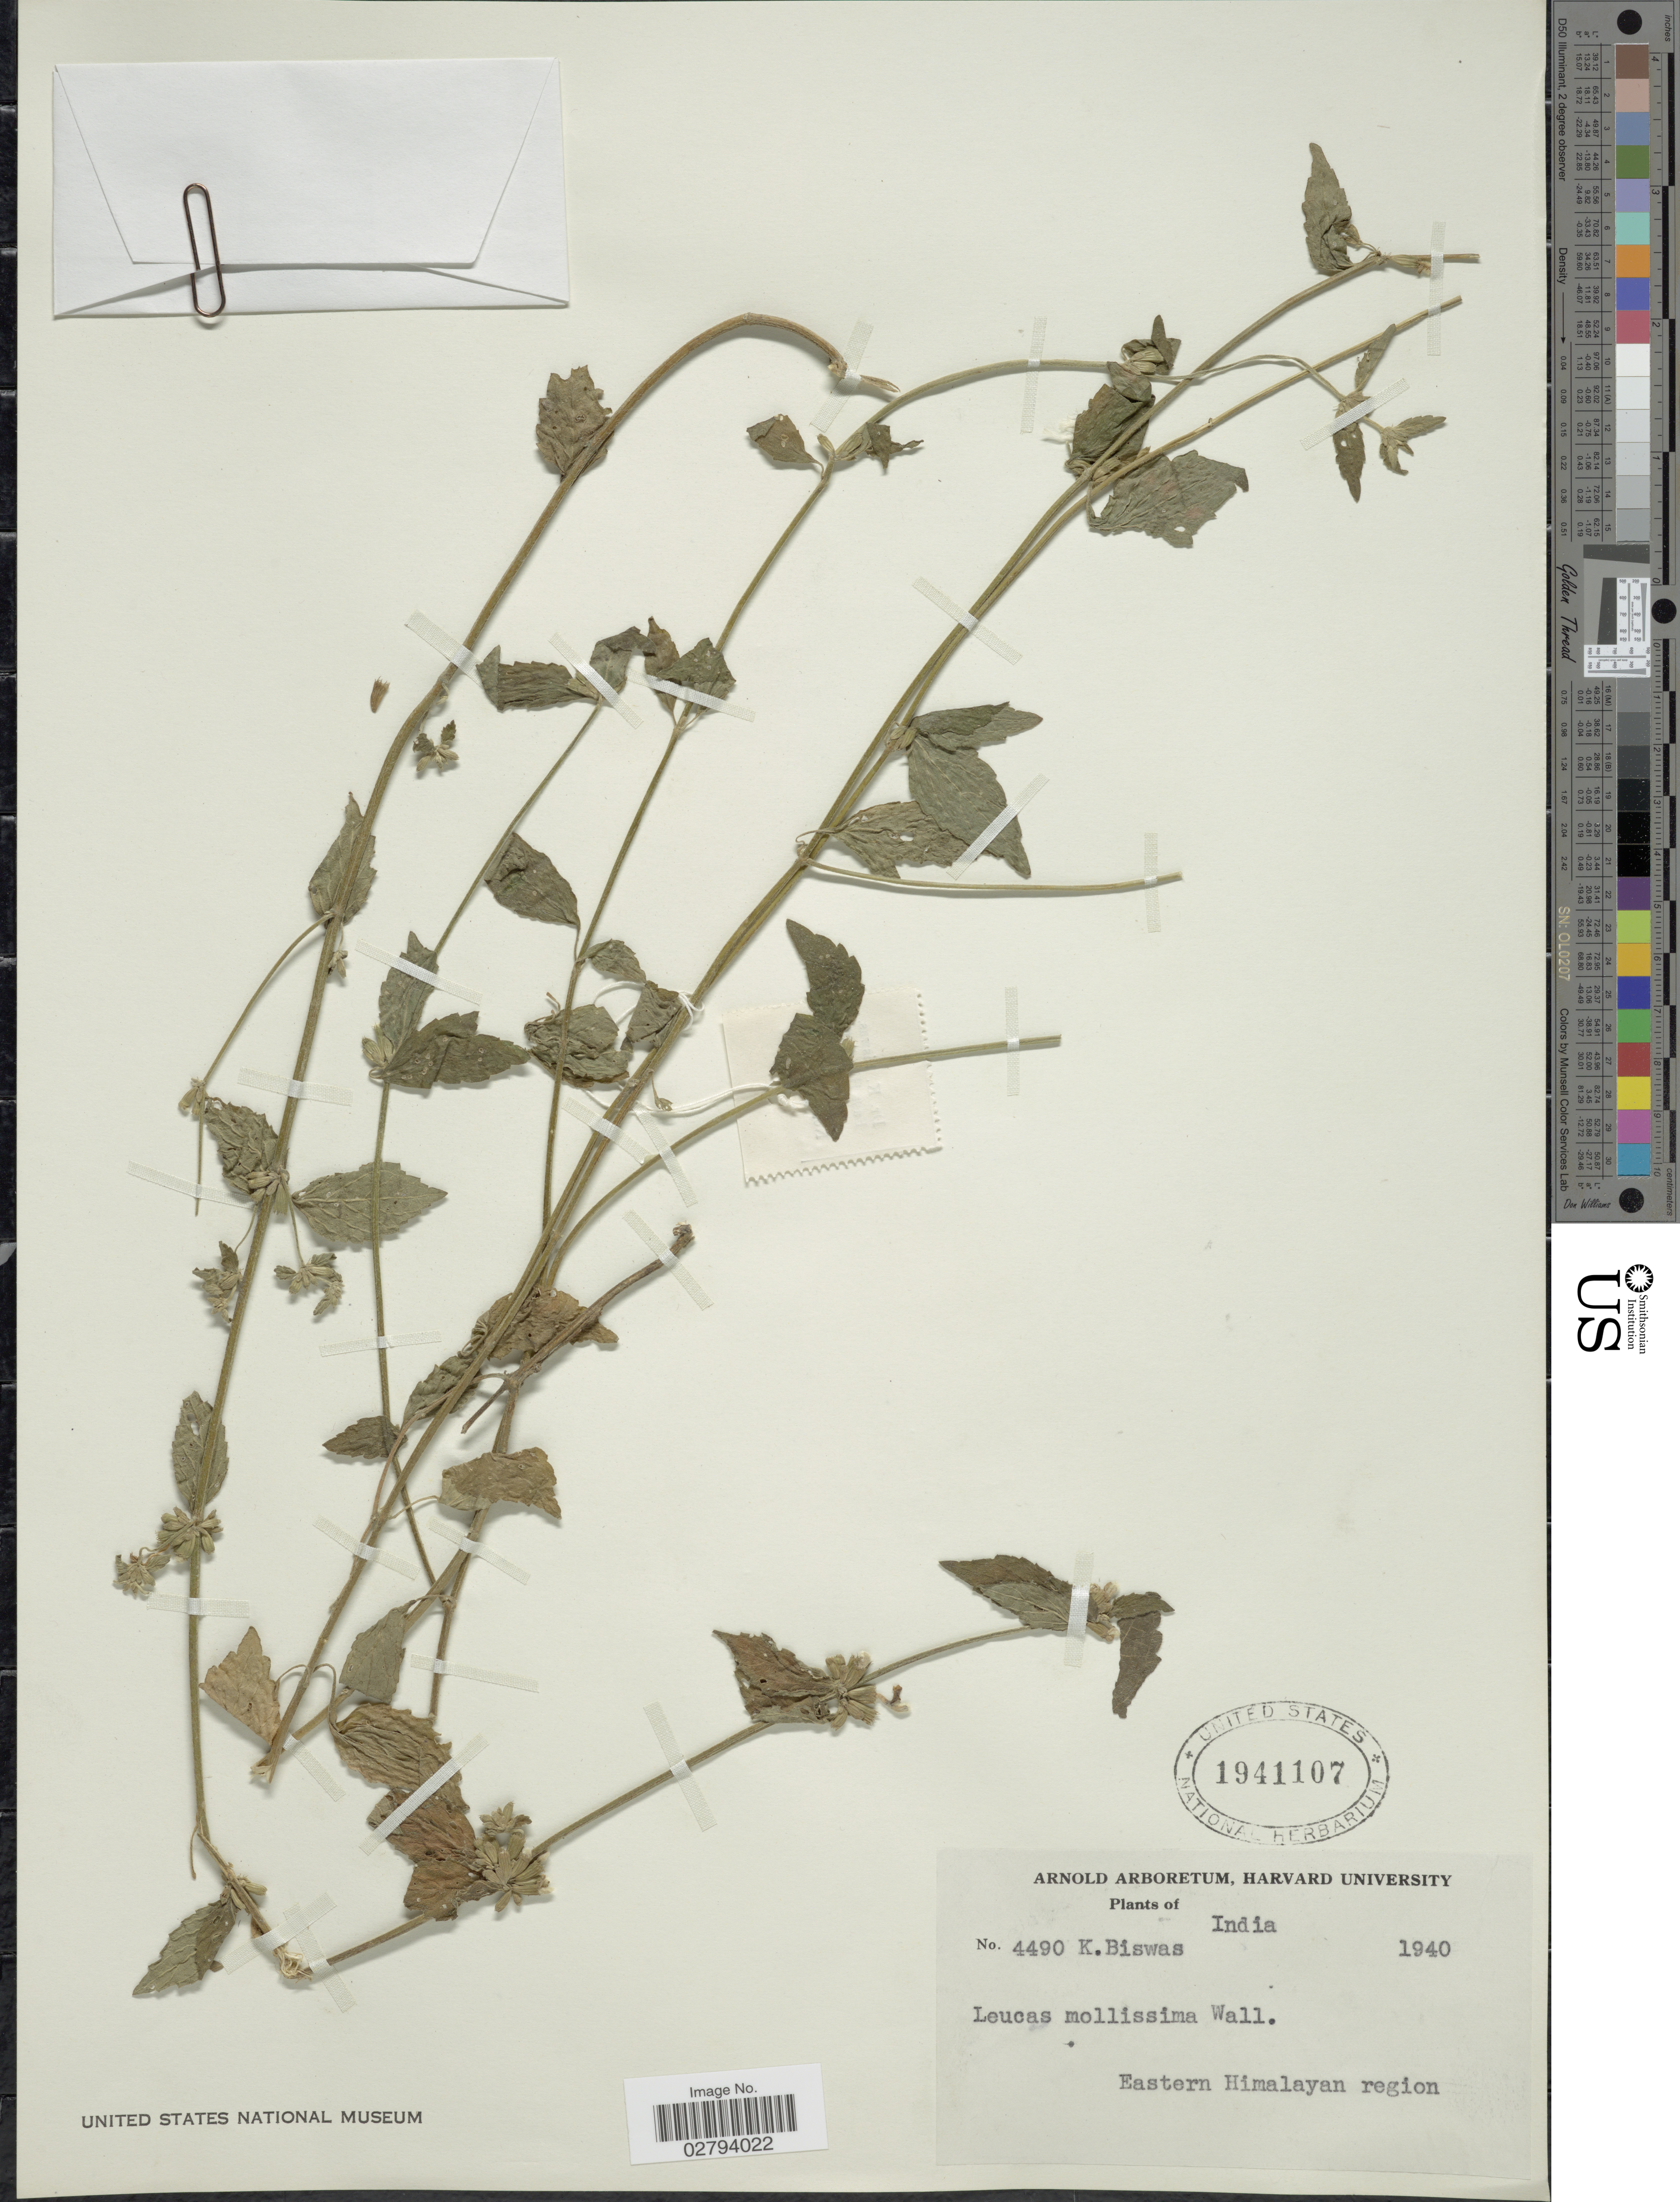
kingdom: Plantae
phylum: Tracheophyta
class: Magnoliopsida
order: Lamiales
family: Lamiaceae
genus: Leucas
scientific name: Leucas mollissima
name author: Gürke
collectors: K. Biswas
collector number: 4490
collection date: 1940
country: India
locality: Eastern Himalayan region.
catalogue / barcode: US 1941107